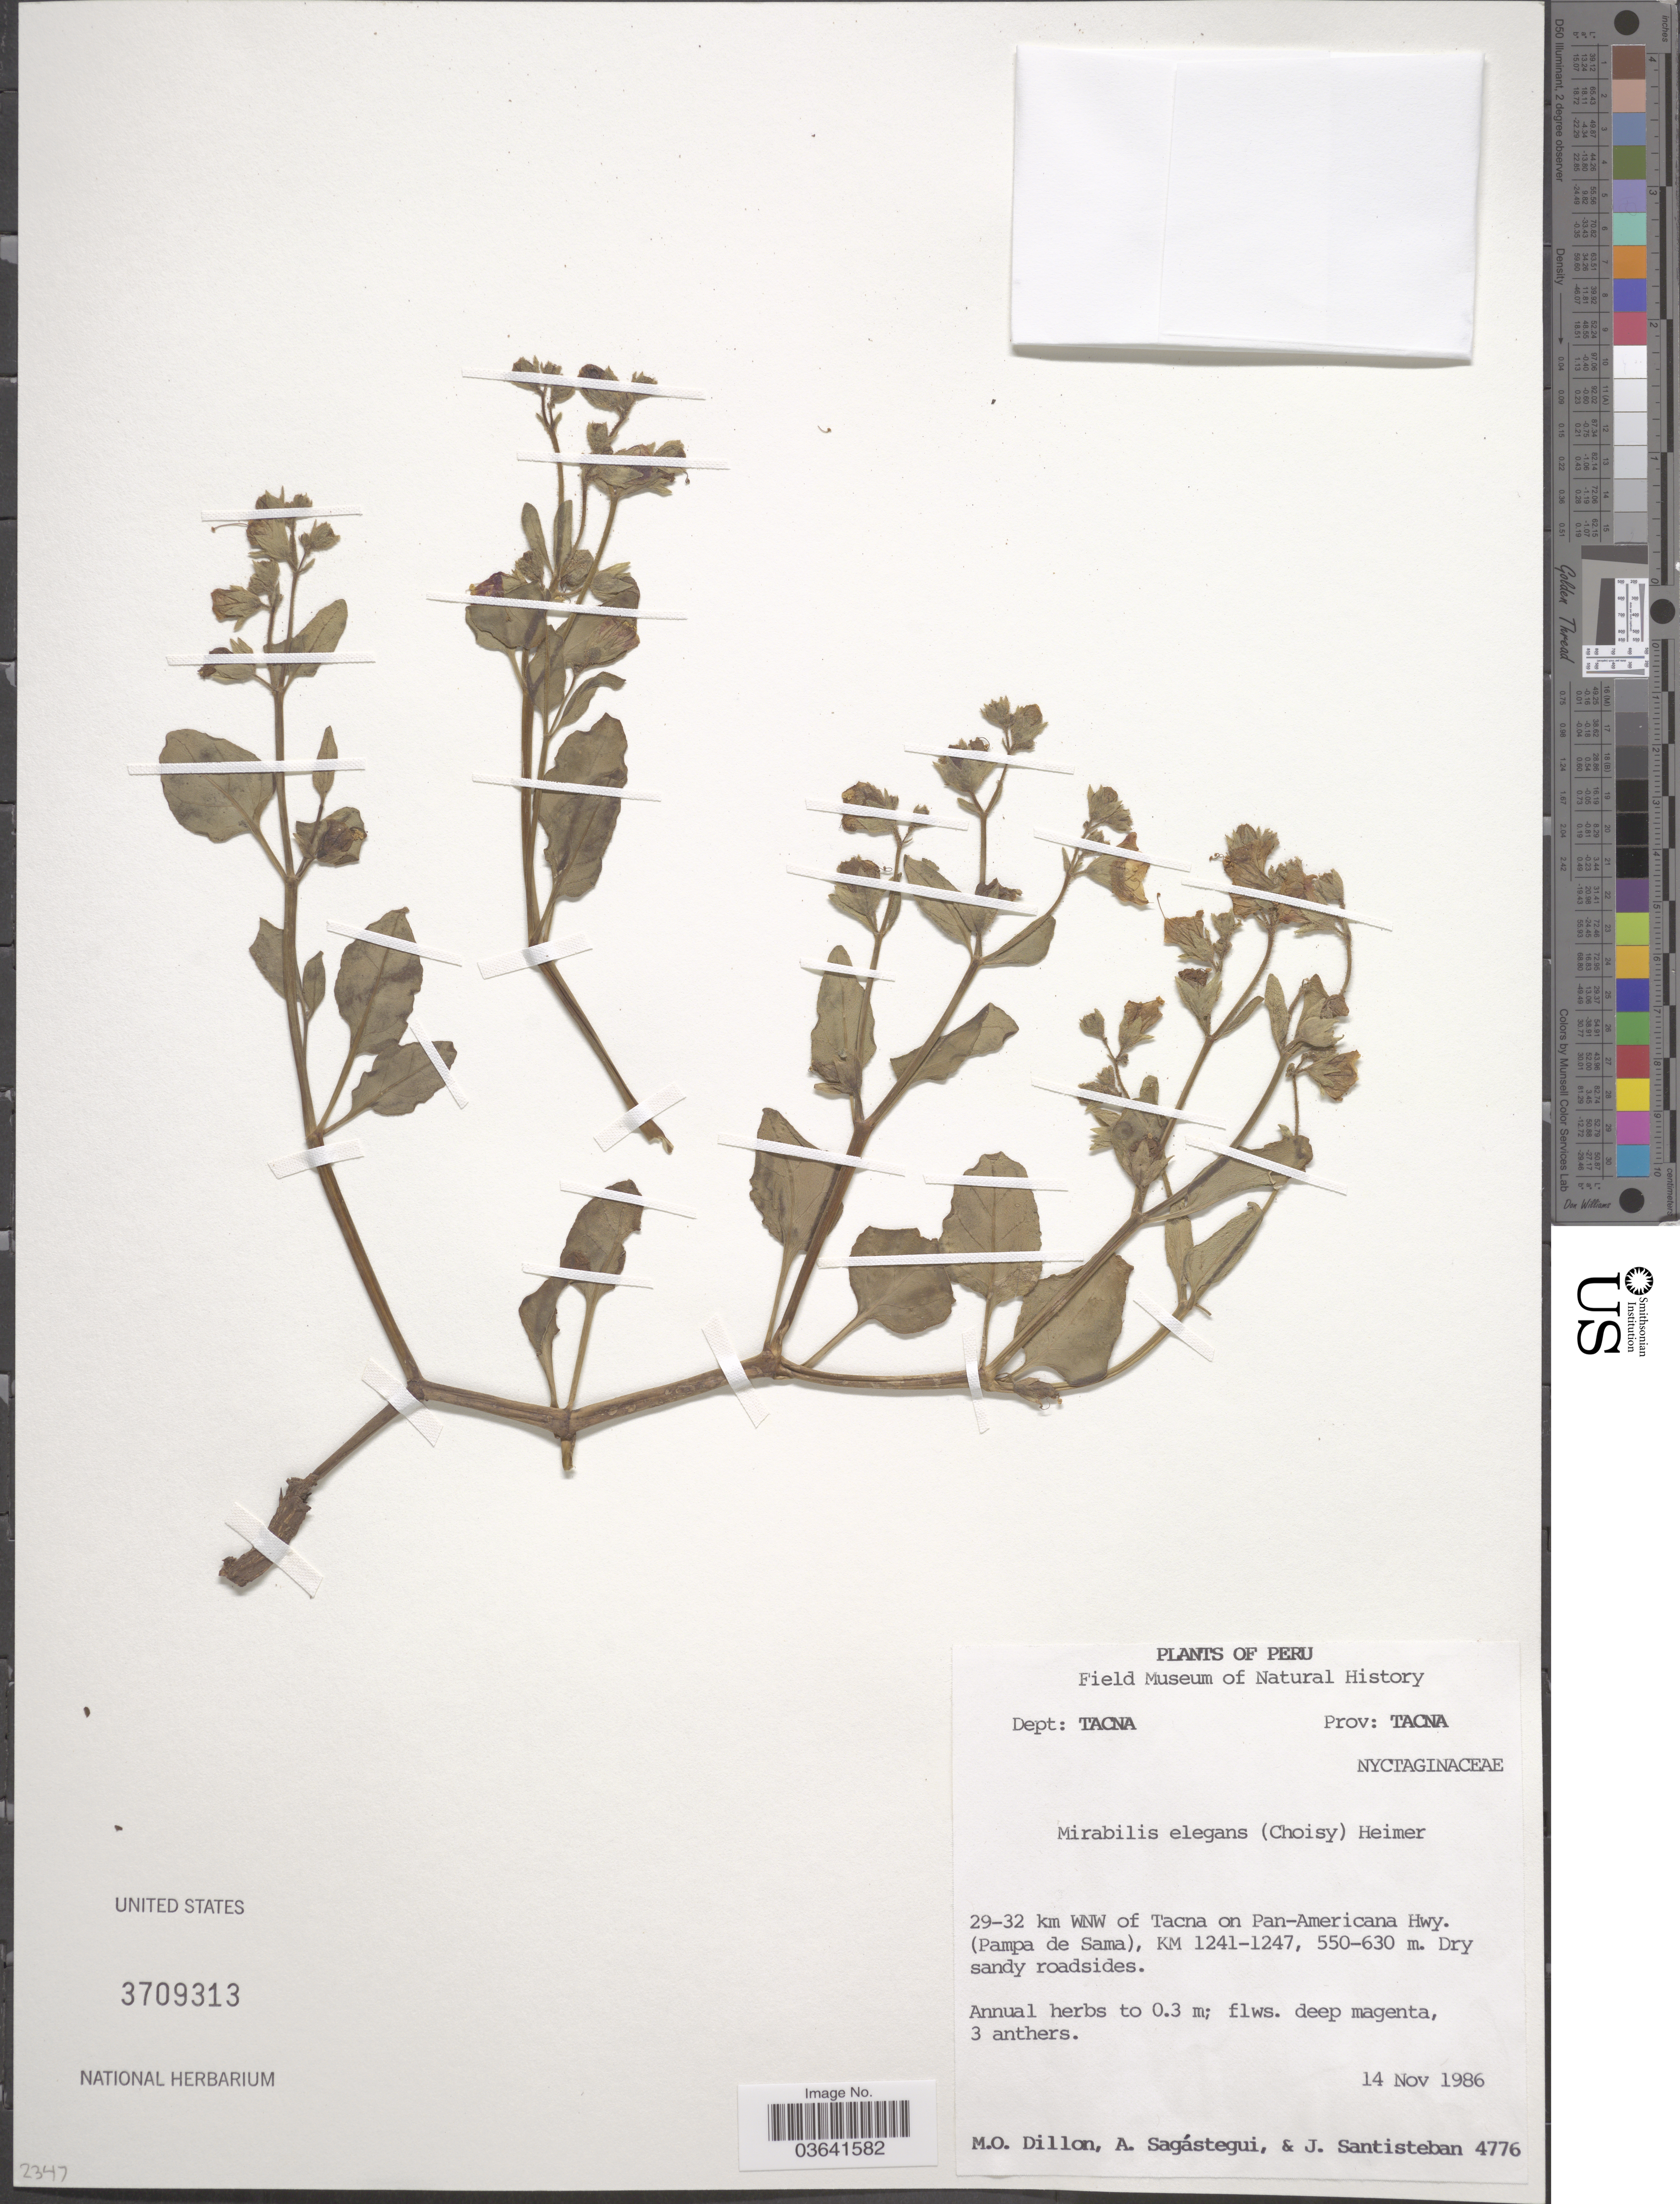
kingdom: Plantae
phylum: Tracheophyta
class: Magnoliopsida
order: Caryophyllales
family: Nyctaginaceae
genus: Mirabilis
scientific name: Mirabilis elegans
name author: (Choisy) Heimerl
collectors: M. O. Dillon, A. Sagástegui A. & J. Santisteban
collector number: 4776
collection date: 1986-11-14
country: Peru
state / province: Tacna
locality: Dept: Tacna. Prov.: Tacna. 29-32 km WNW of Tacna on Pan-Americana Hwy. (Pampa de Sama), KM 1241-1247.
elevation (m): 550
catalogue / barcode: US 3709313